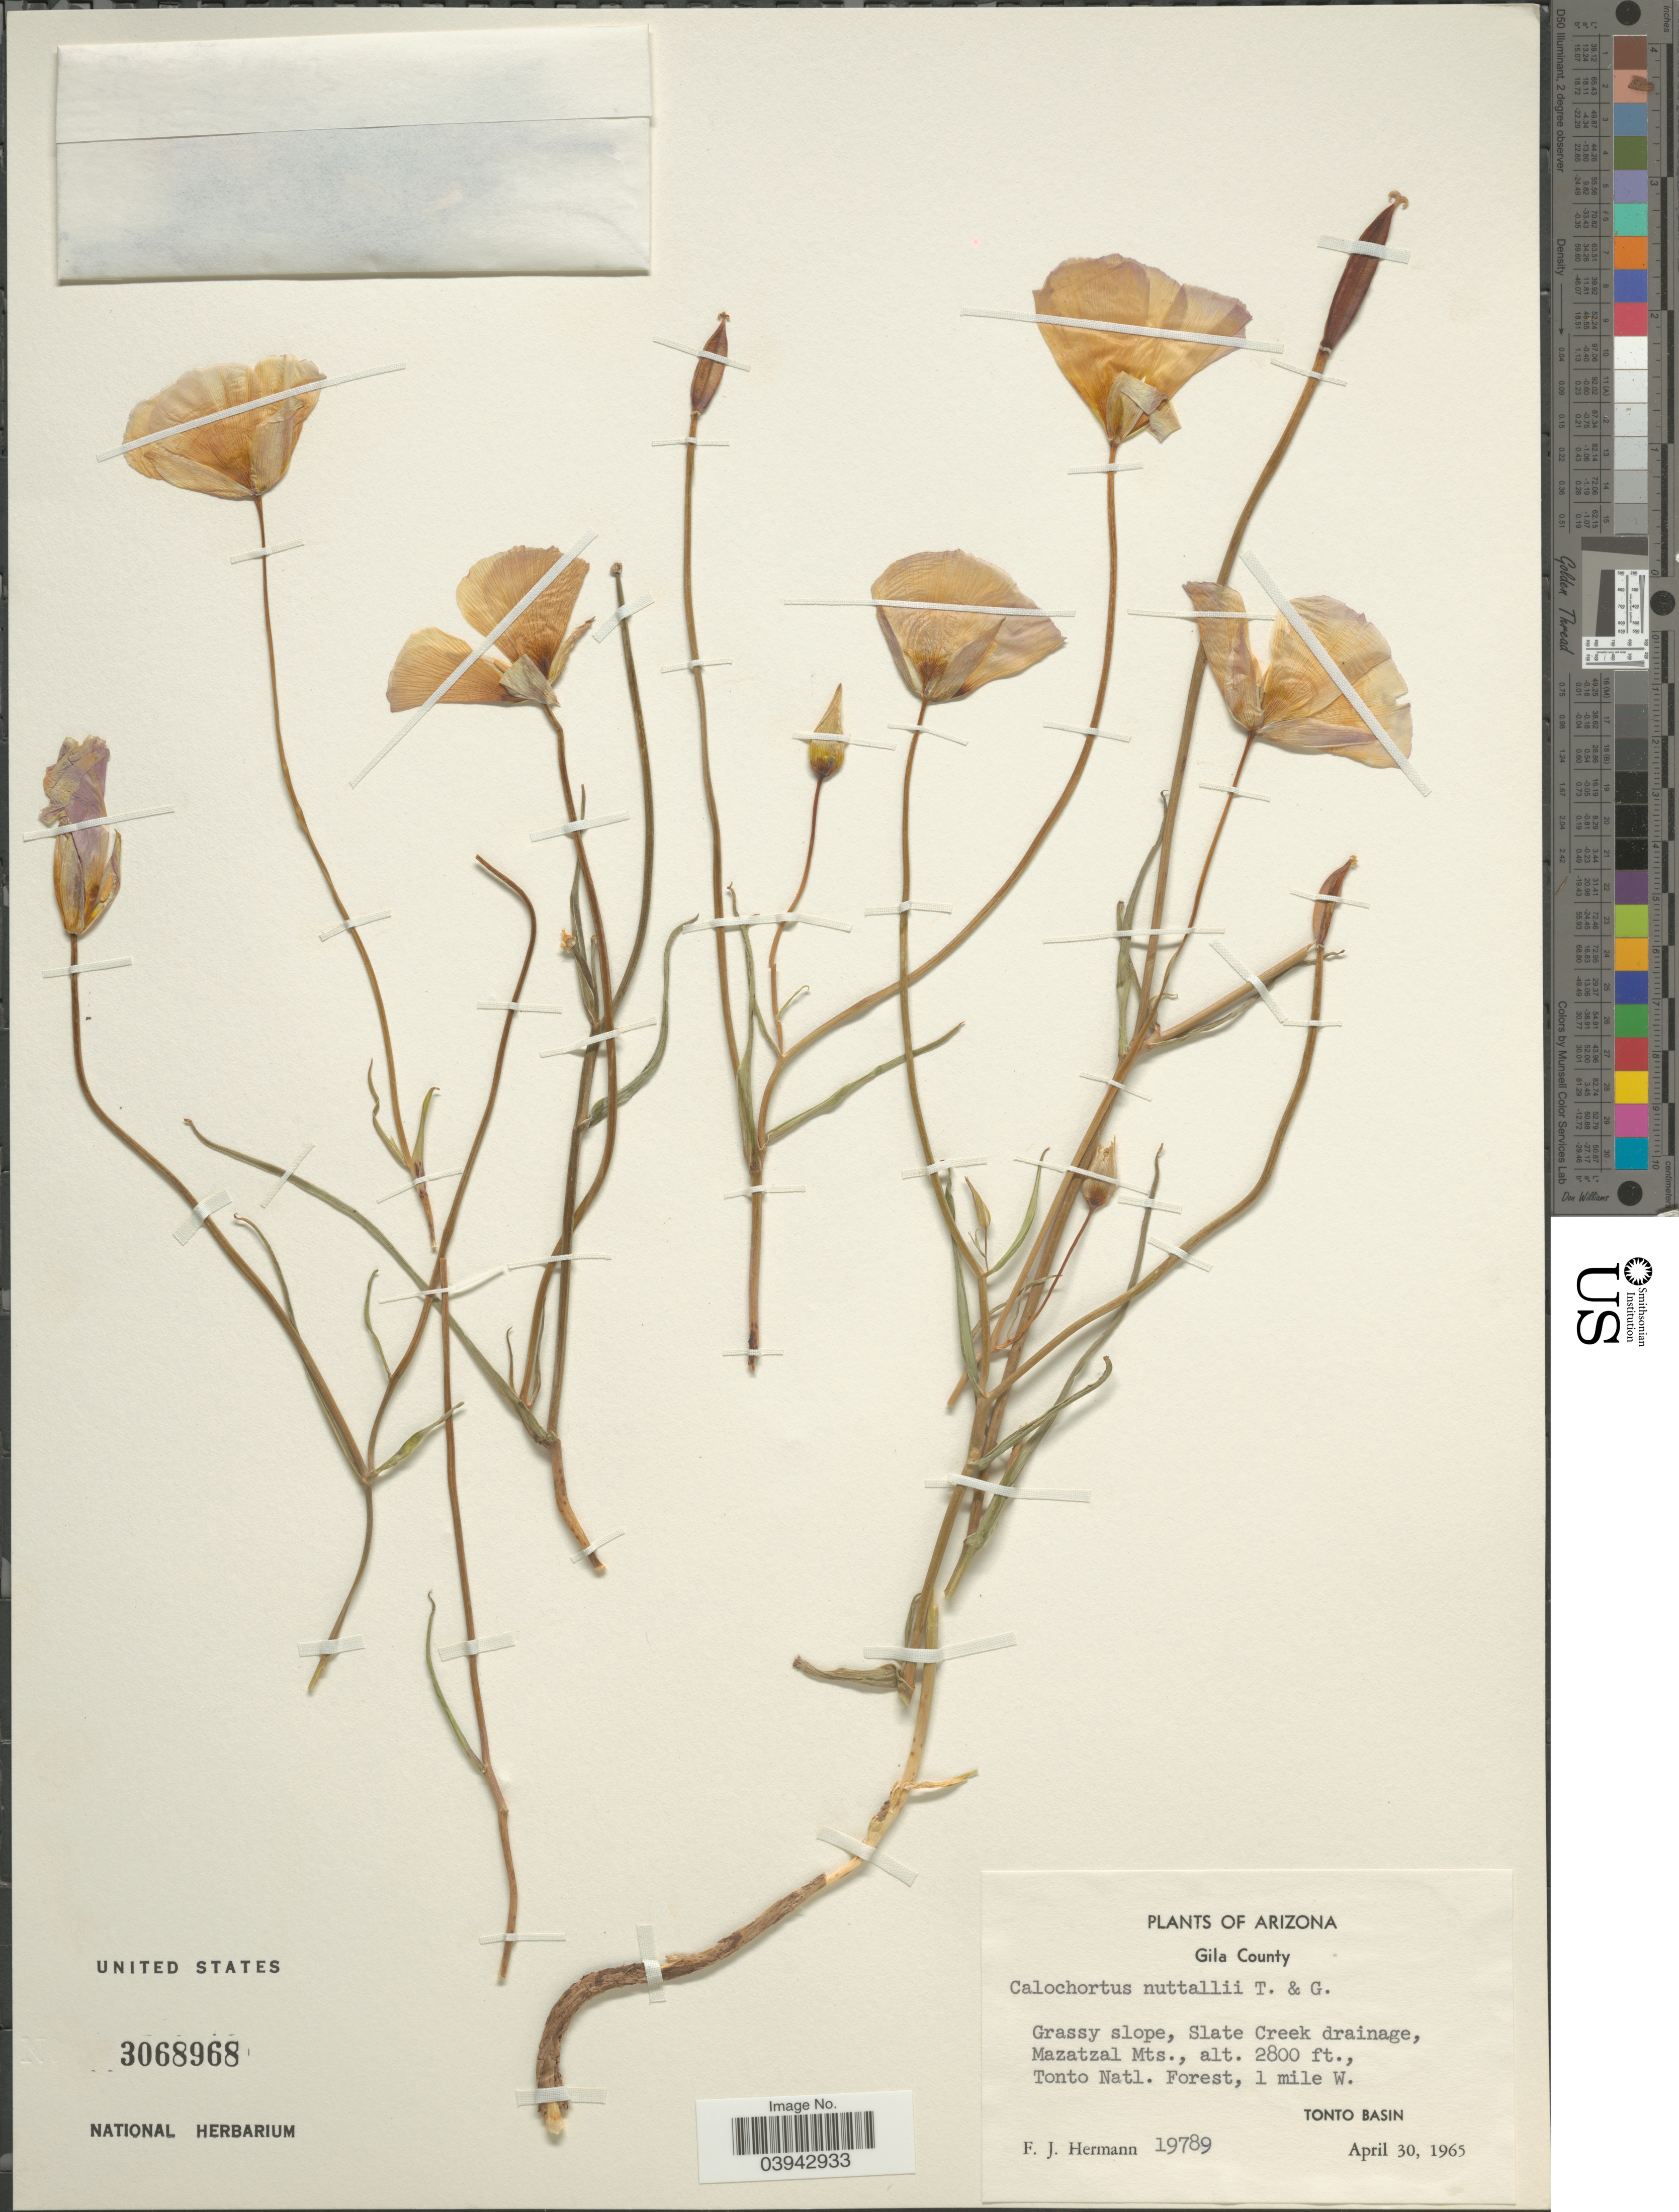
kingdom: Plantae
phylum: Tracheophyta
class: Liliopsida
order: Liliales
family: Liliaceae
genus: Calochortus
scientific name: Calochortus nuttallii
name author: Torr.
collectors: F. J. Hermann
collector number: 19789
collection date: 1965-04-30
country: United States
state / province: Arizona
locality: Gila County. Slate Creek drainage, Mazatzal Mts., Tonto Natl. Forest, 1 mile W. Tonto Basin.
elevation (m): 853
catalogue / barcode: US 3068968